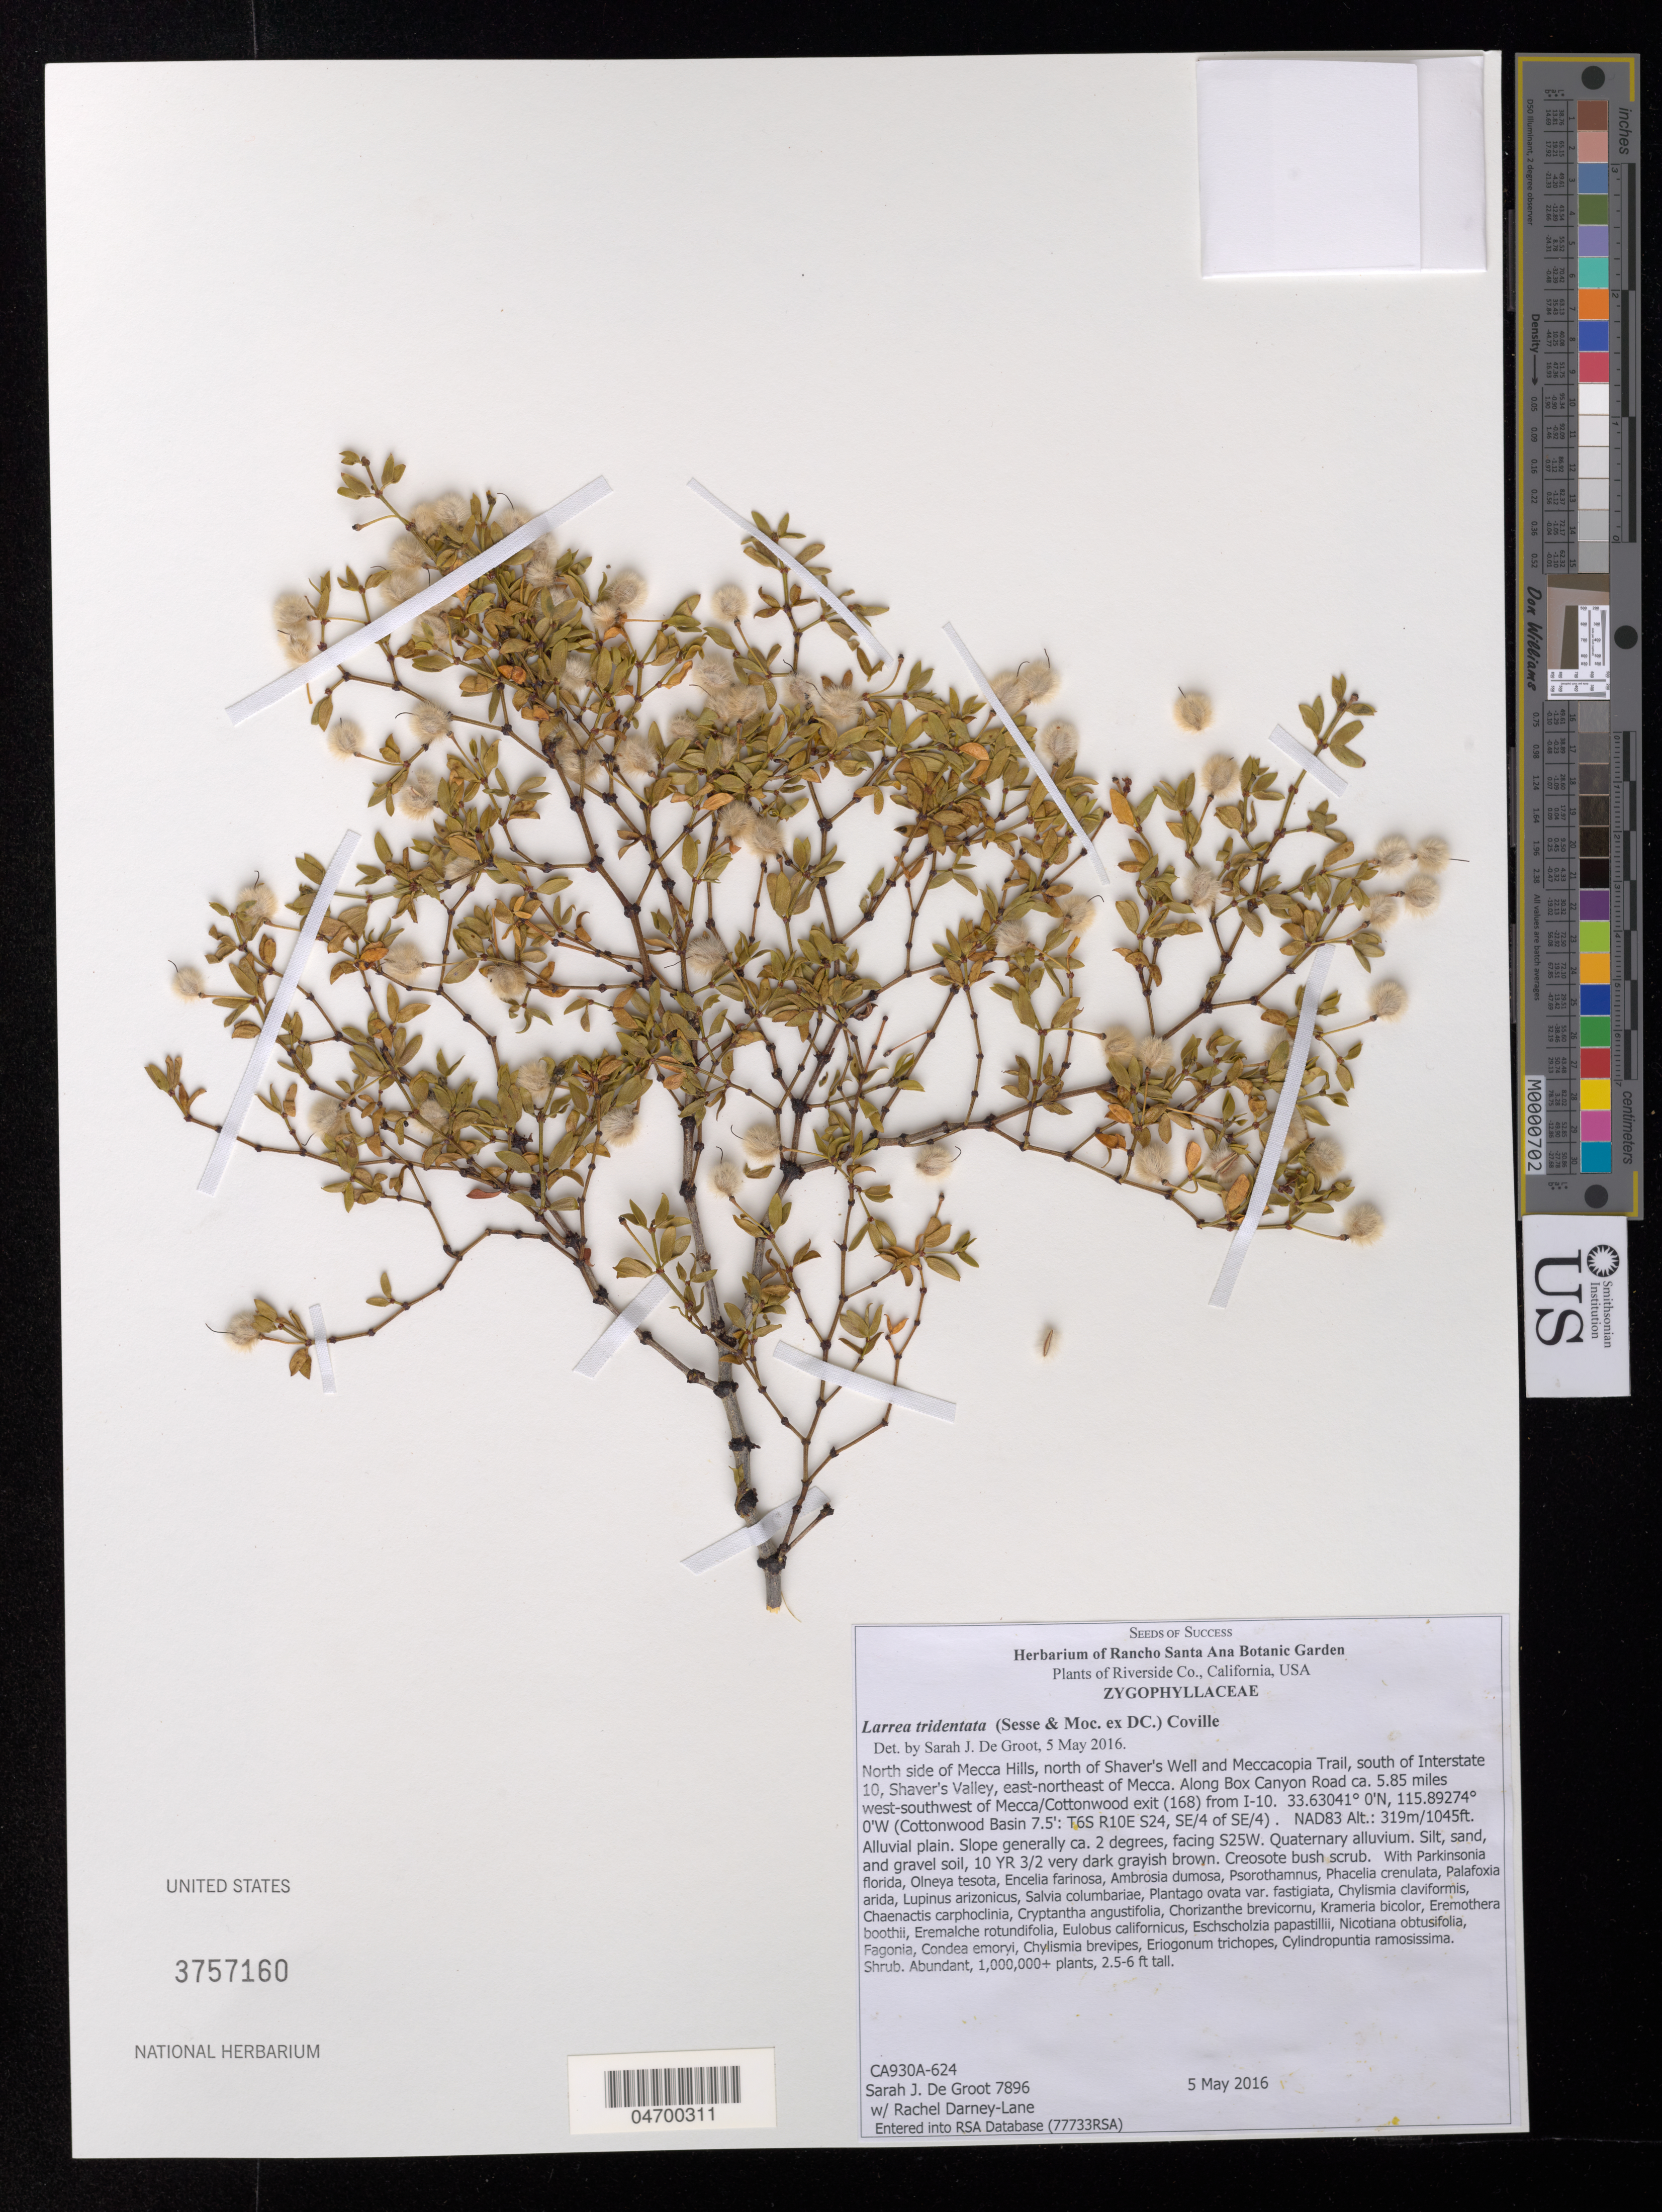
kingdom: Plantae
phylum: Tracheophyta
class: Magnoliopsida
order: Zygophyllales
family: Zygophyllaceae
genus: Larrea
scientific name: Larrea tridentata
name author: (Sessé & Moc. ex DC.) Coville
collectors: S. De Groot & R. Darney-Lane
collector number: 7896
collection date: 2016-05-05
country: United States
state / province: California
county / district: Riverside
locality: Riverside Co. North side of Mecca Hills, north of Shaver's Well and Meccacopia Trail, south of Interstate 10, Shaver's Valley, east-northeast of Mecca. Along Box Canyon Road ca. 5.85 miles west-southwest of Mecca/Cottonwood exit (168) from I-10. (Cottonwood Basin 7.5': T6S R10E S24, SE/4 of SE/4).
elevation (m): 319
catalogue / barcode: US 3757160